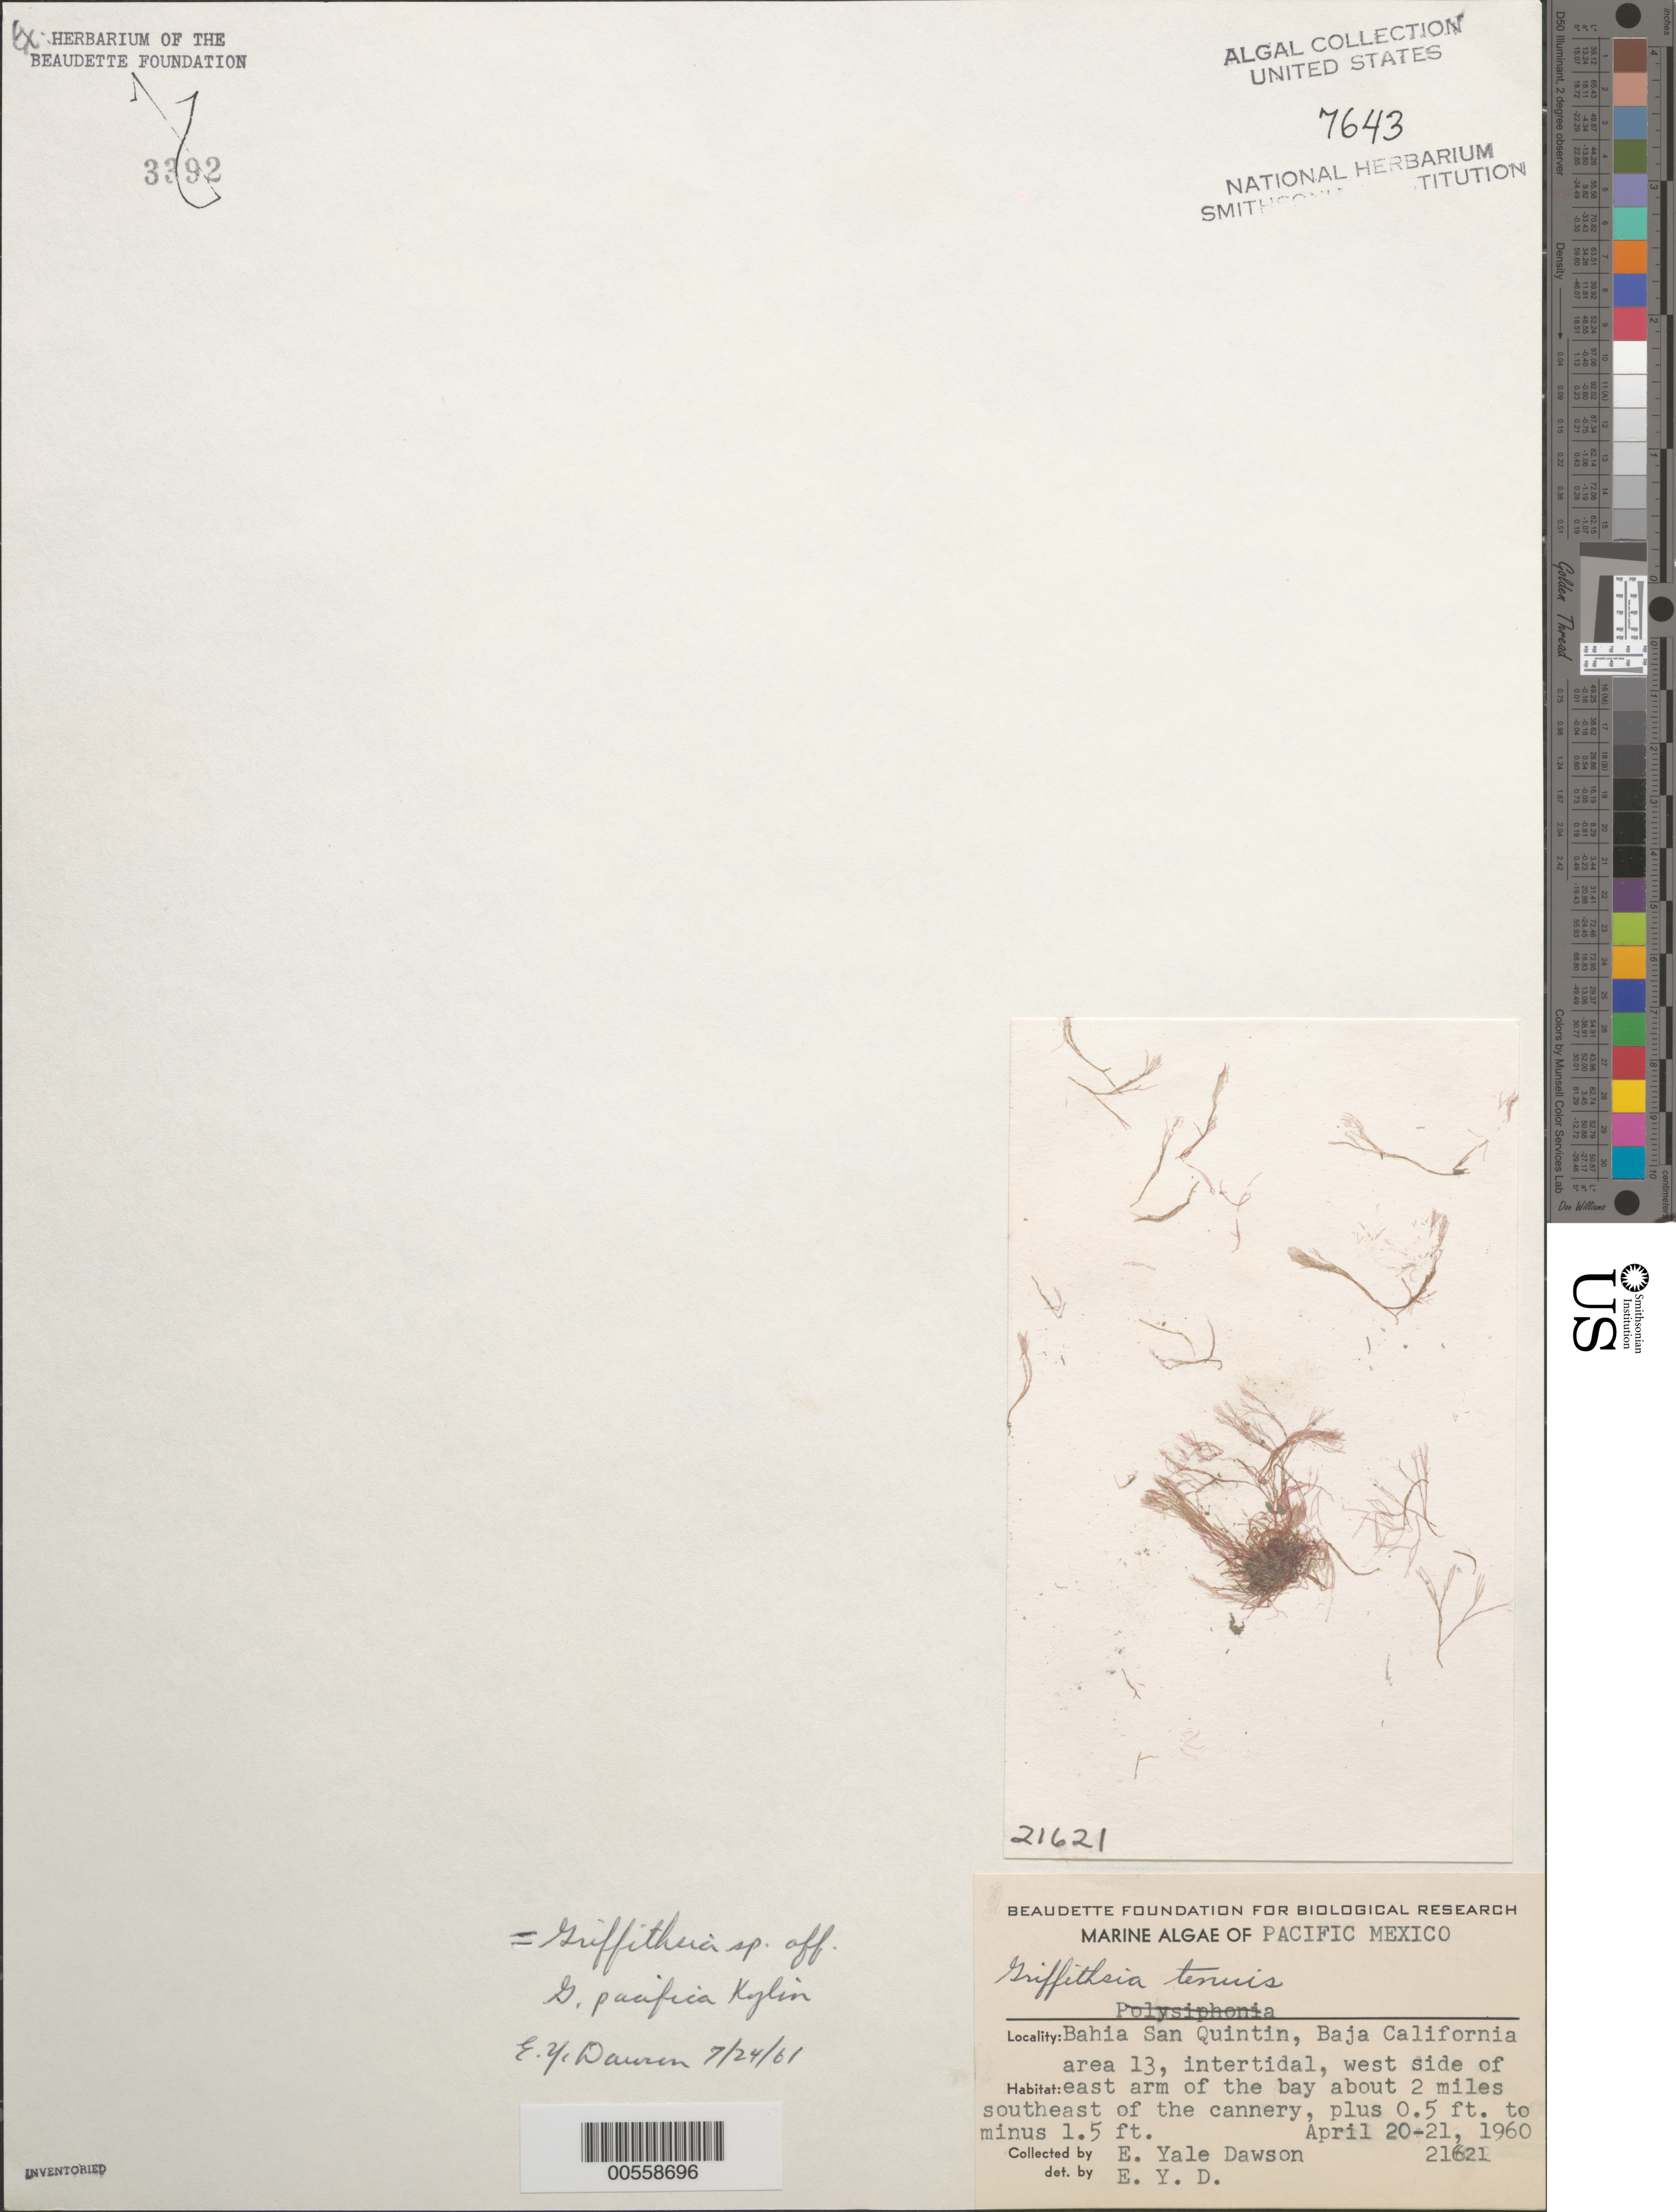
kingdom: Plantae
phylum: Rhodophyta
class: Florideophyceae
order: Ceramiales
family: Wrangeliaceae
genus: Griffithsia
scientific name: Griffithsia pacifica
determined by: Dawson, E. Y.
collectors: E. Y. Dawson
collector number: EYD 21621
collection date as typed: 20 Apr 1960 TO 21 Apr 1960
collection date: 1960-04-20/1960-04-21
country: Mexico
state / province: Baja California Norte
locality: Bahia San Quintin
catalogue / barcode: US 7643